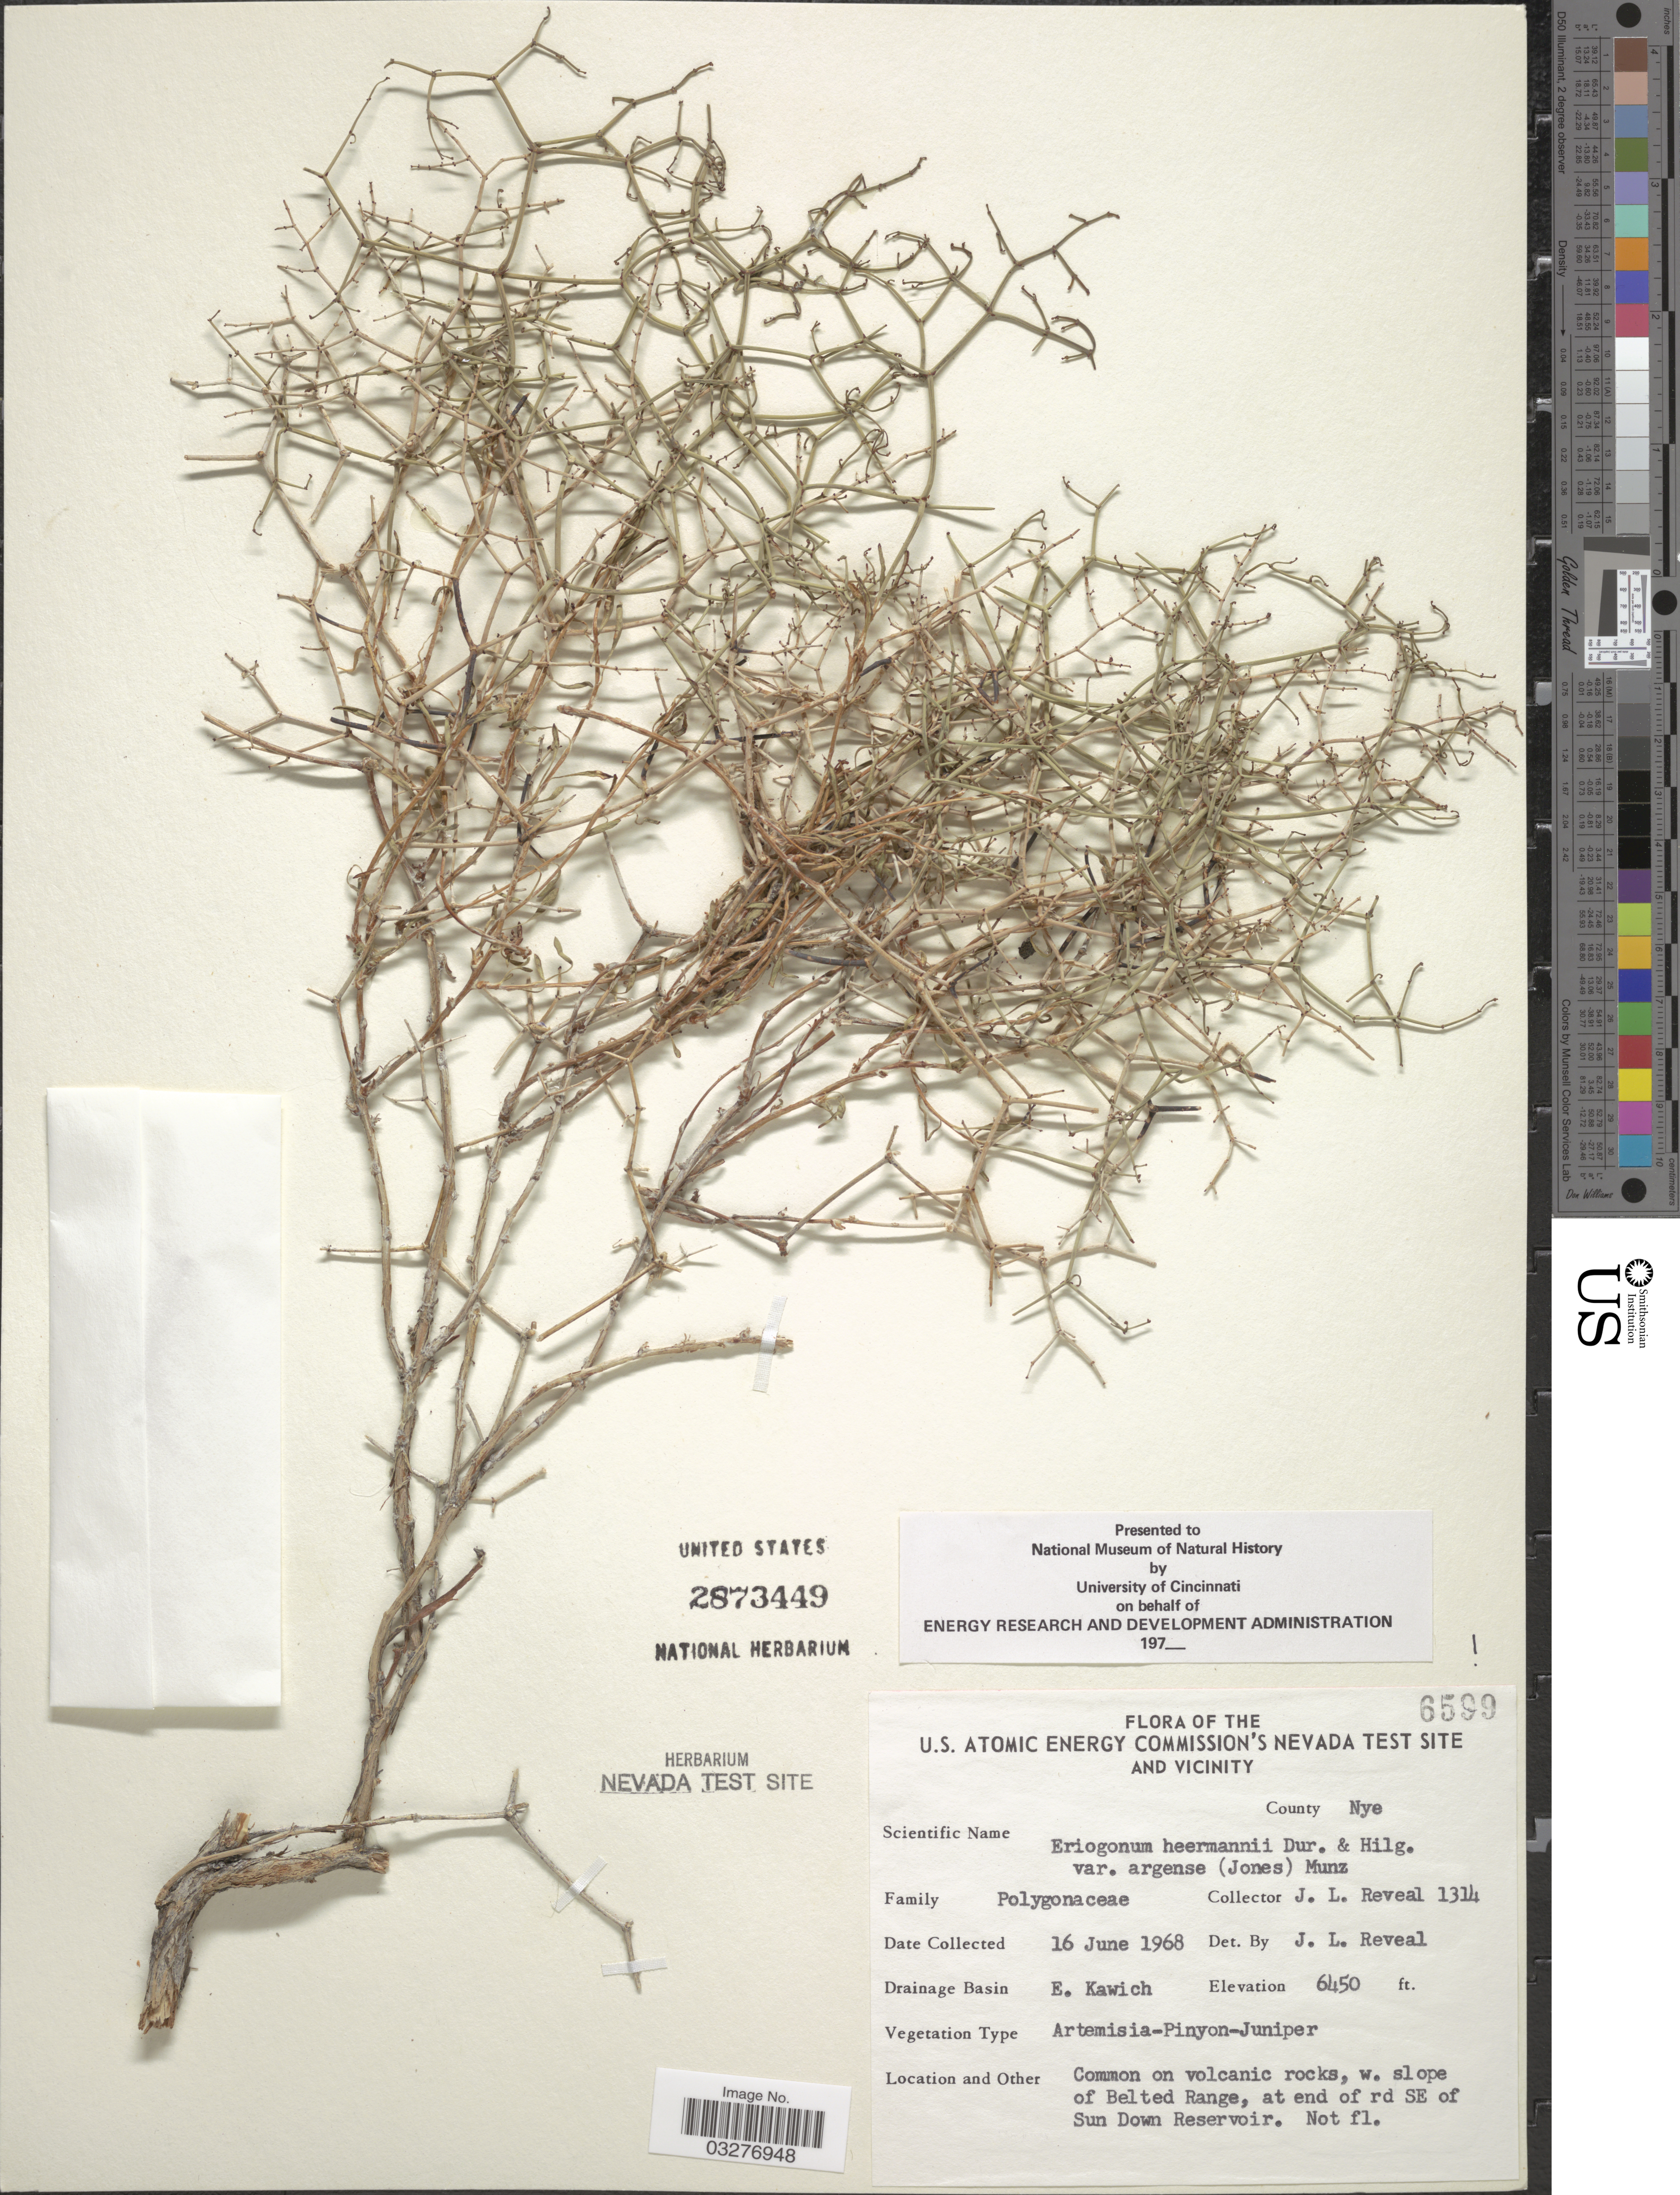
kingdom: Plantae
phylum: Tracheophyta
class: Magnoliopsida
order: Caryophyllales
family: Polygonaceae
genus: Eriogonum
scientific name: Eriogonum heermannii var. argense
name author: (M.E. Jones) Munz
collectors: J. L. Reveal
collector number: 1314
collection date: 1968-06-16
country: United States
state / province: Nevada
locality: U.S. Atomic Energy Commission's Nevada Test Site and vicinity. County Nye. Drainage Basin E. Kawich. Common on volcanic rocks, w. slope of Belted Range, at end of rd SE of Sun Down Reservoir.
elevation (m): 1966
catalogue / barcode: US 2873449